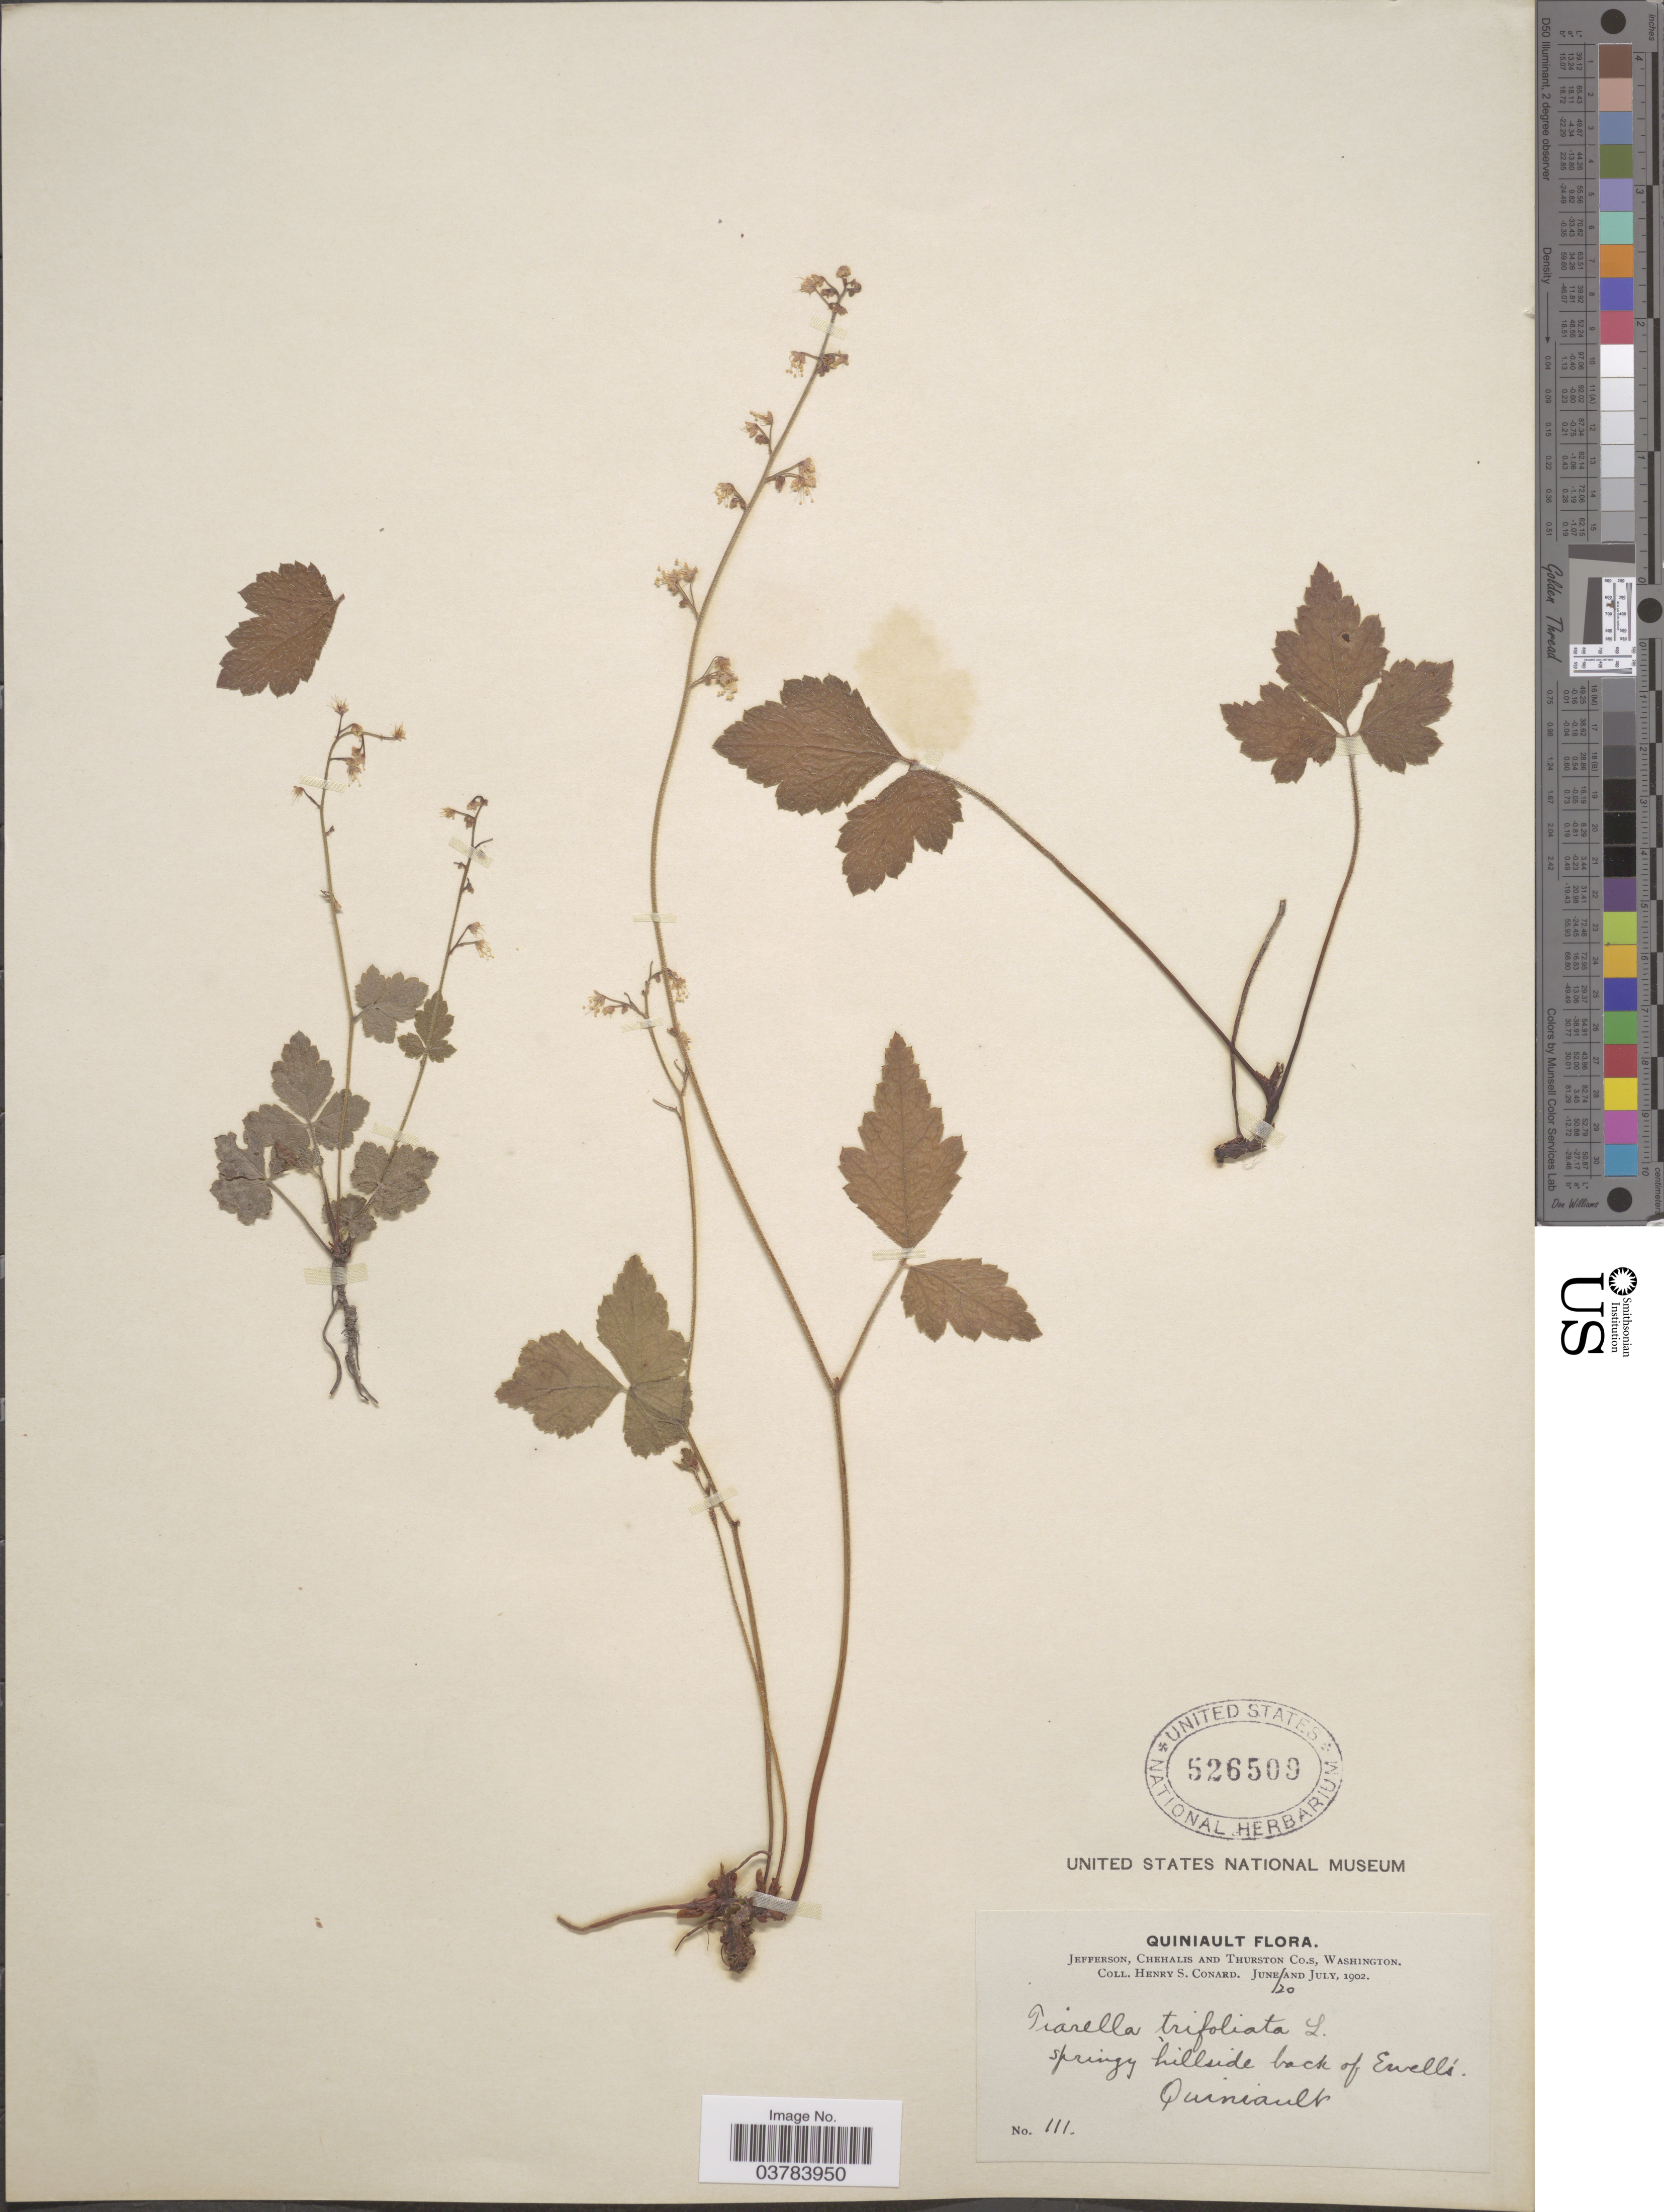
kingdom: Plantae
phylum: Tracheophyta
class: Magnoliopsida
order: Saxifragales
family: Saxifragaceae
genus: Tiarella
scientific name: Tiarella trifoliata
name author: L.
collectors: H. S. Conard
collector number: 111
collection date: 1902-06-20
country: United States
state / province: Washington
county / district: Thurston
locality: Quiniault. Jefferson, Chehalis and Thurston Co.s. Springy hillside back of Ewell's.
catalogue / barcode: US 526509